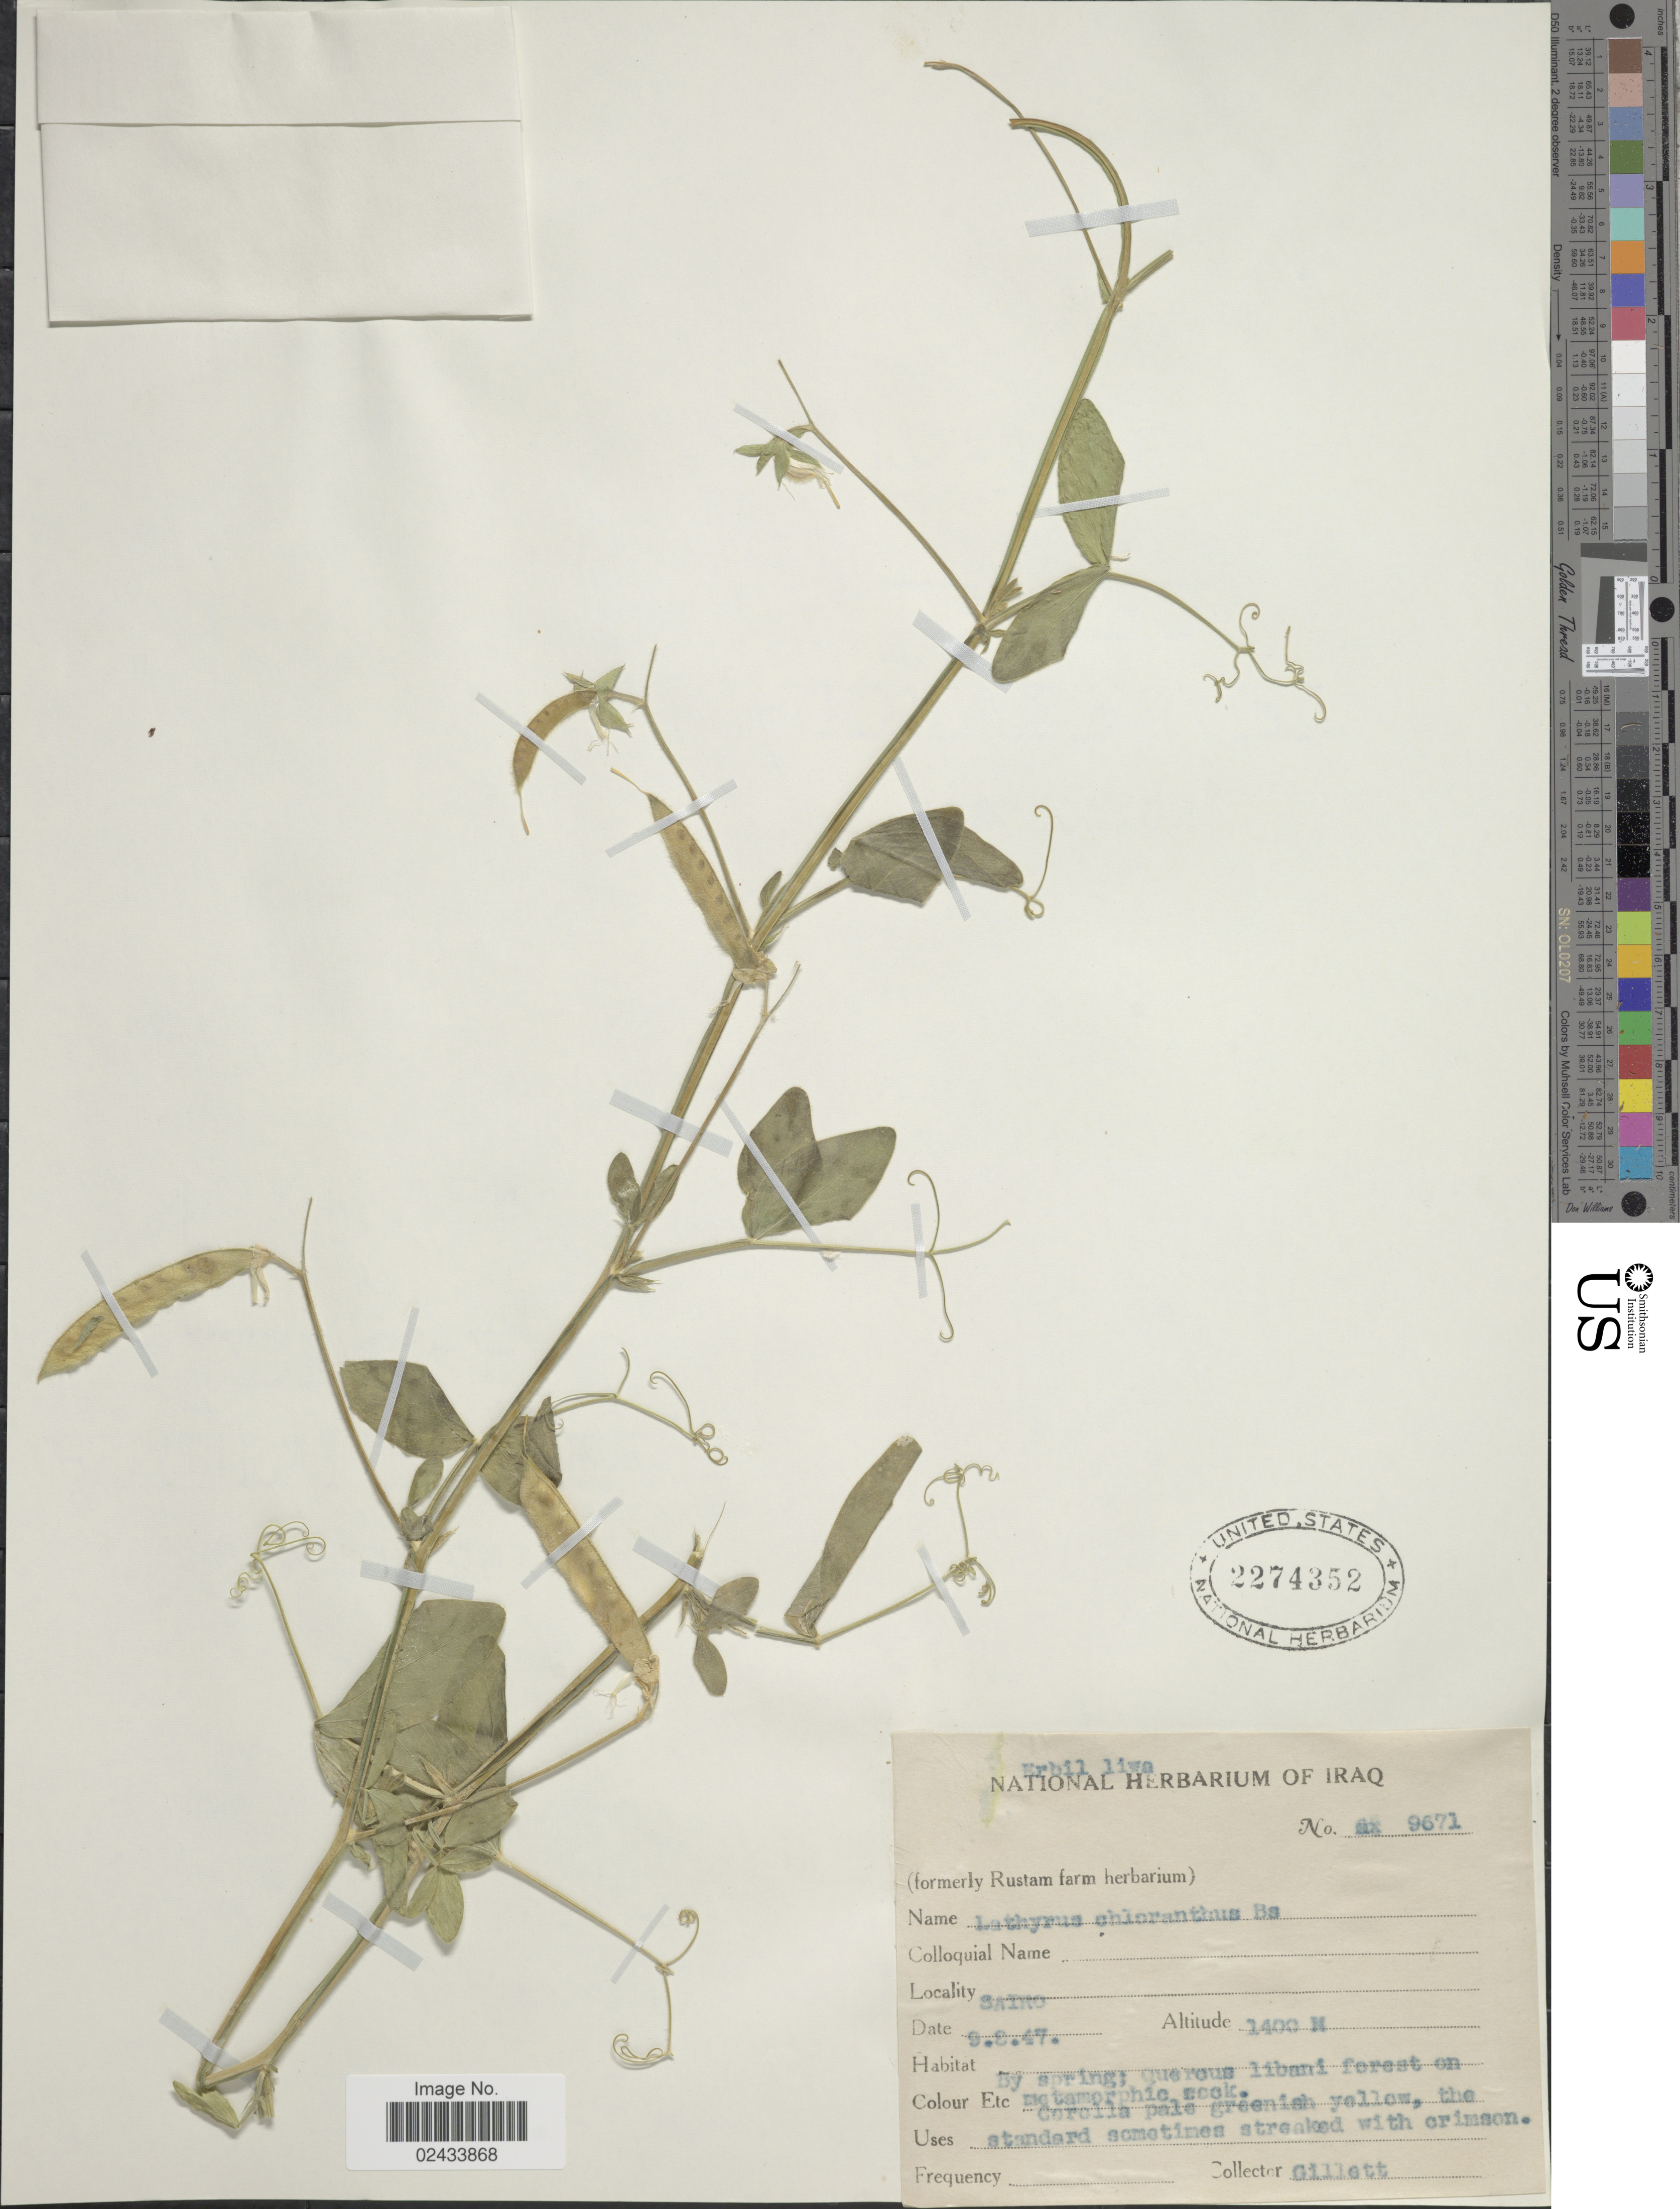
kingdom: Plantae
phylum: Tracheophyta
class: Magnoliopsida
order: Fabales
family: Fabaceae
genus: Lathyrus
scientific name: Lathyrus chloranthus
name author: Boiss. & Balansa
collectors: Gillett, --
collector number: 9671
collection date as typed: Transcribed d/m/y: 9/8/47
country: Iraq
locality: Sairo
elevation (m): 1400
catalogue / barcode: US 2274352